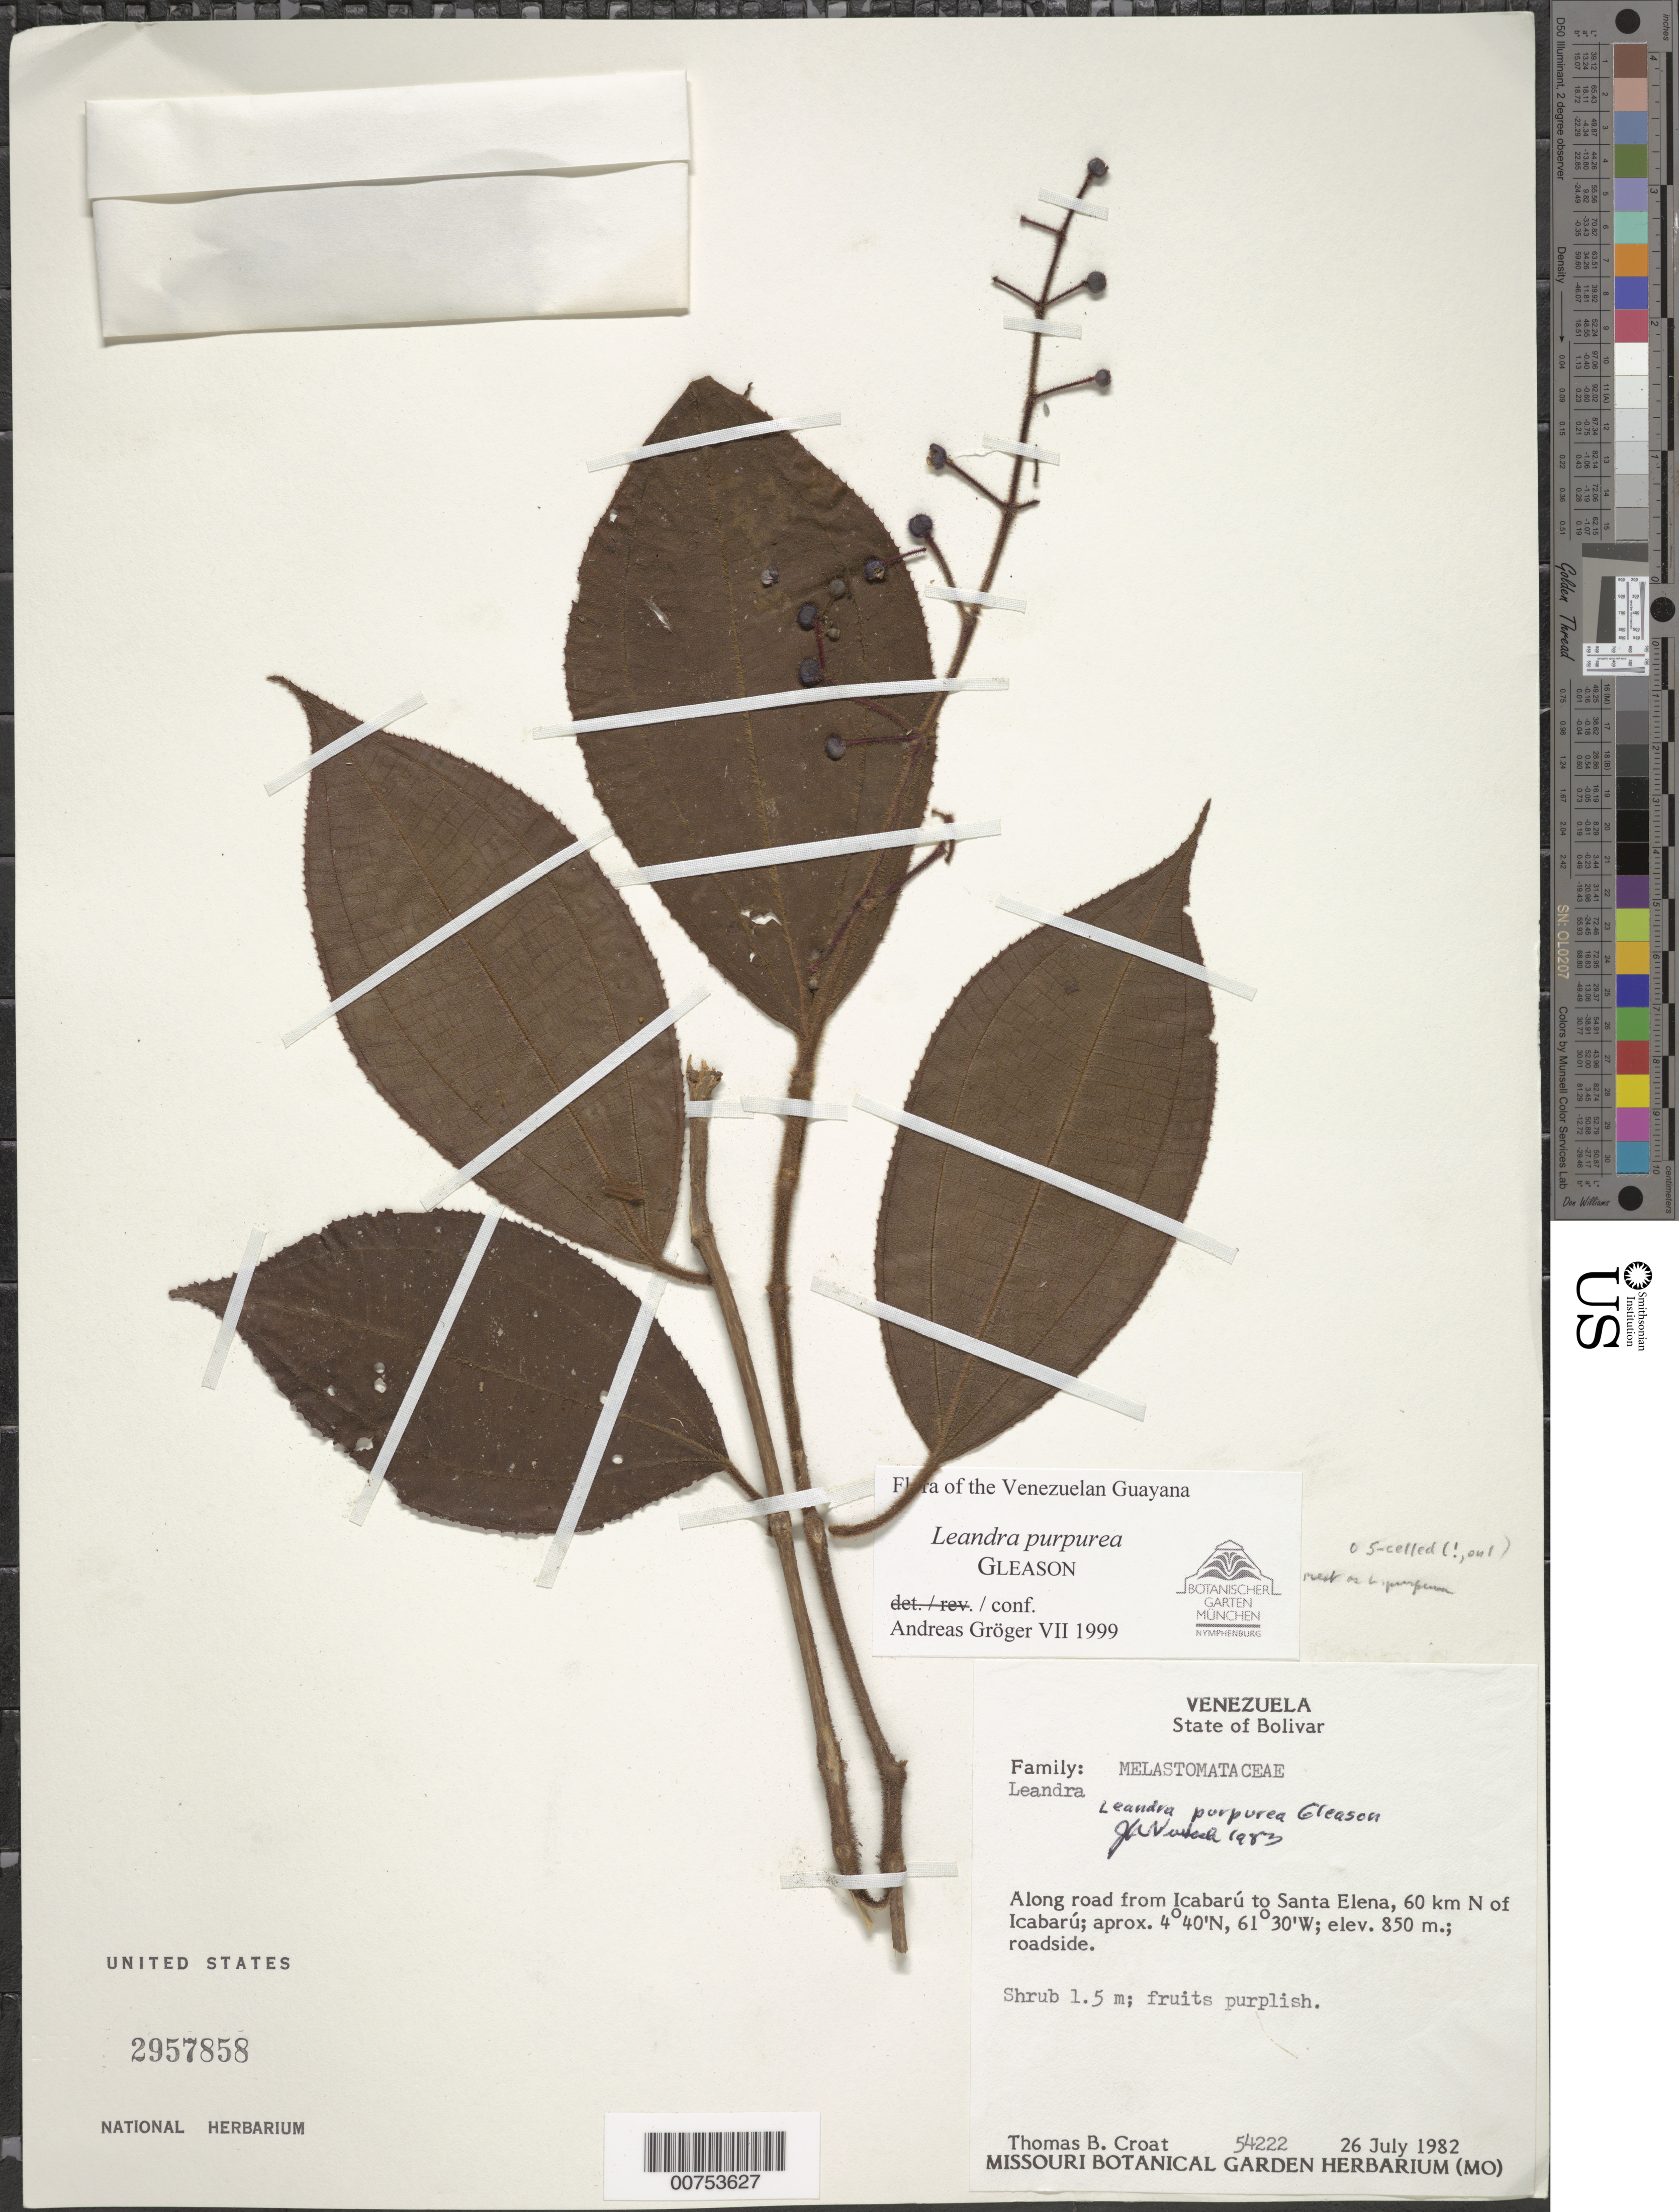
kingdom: Plantae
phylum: Tracheophyta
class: Magnoliopsida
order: Myrtales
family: Melastomataceae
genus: Leandra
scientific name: Leandra purpurea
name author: Gleason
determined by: Gröger, A.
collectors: T. B. Croat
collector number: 54222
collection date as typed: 26-Jul-82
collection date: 1982-07-26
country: Venezuela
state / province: Bolívar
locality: Icabarú to Santa Elena road, 60 km N of Icabarú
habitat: Roadside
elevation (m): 850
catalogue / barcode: US 2957858